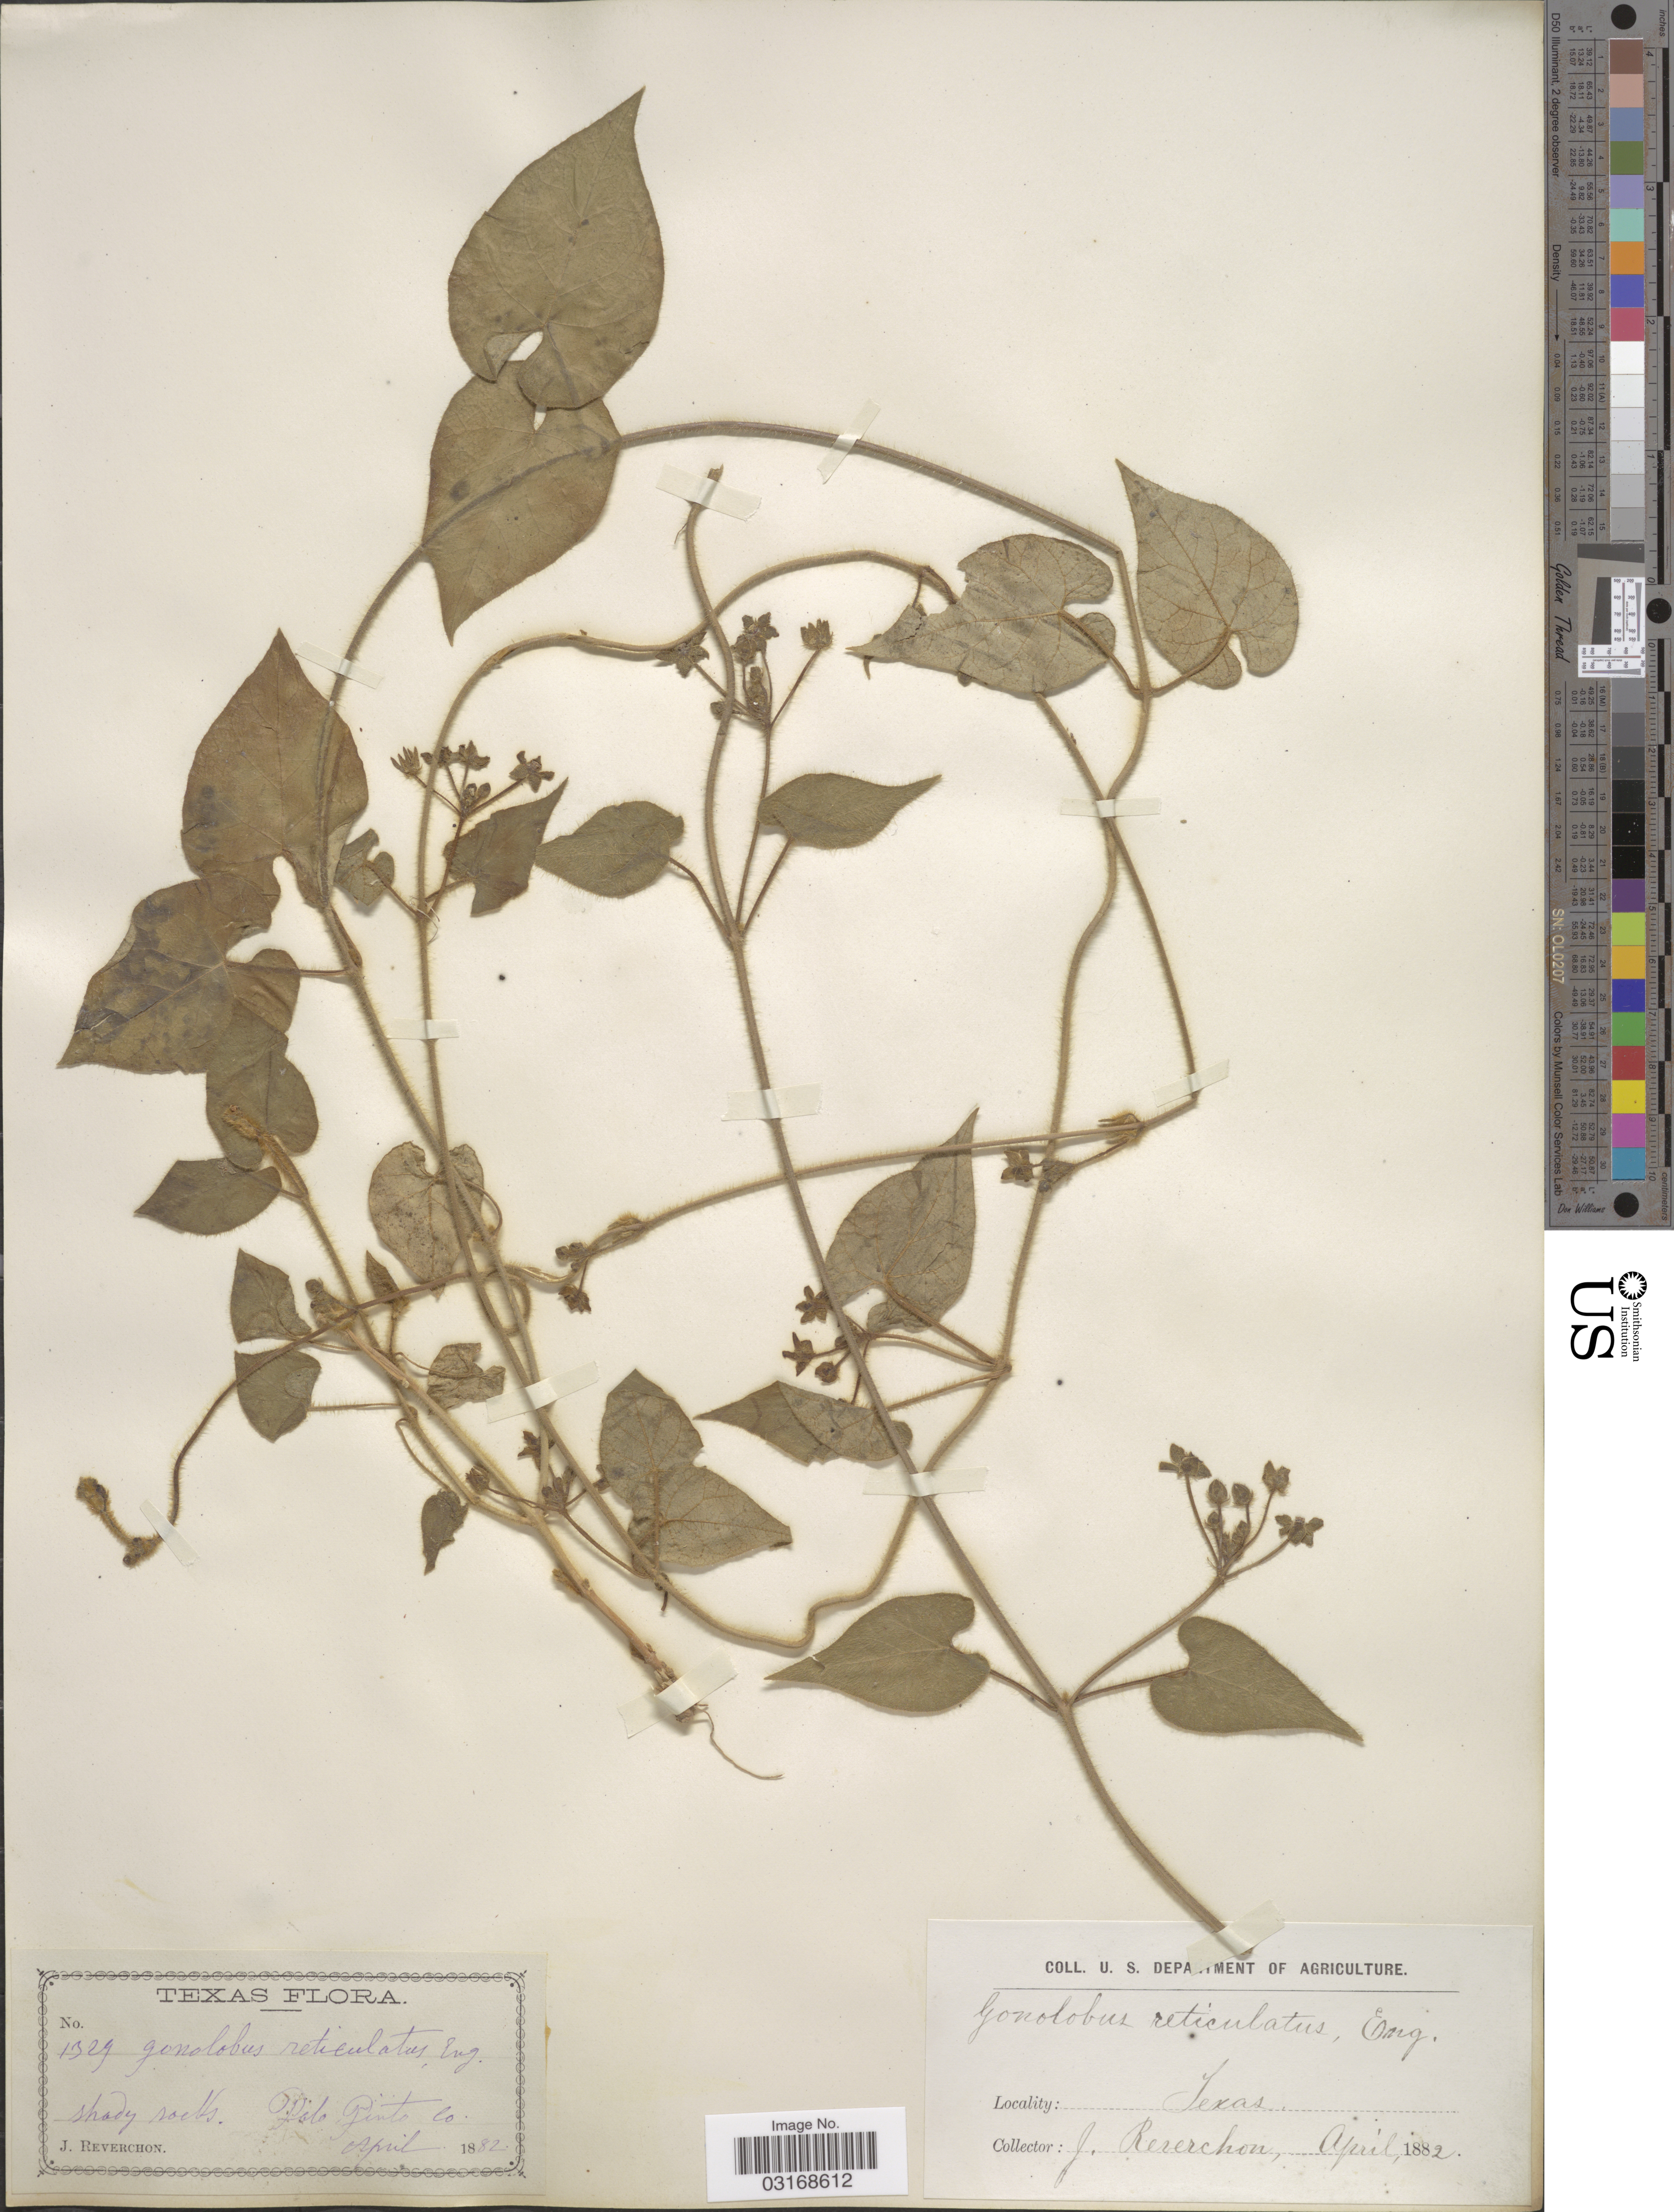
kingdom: Plantae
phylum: Tracheophyta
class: Magnoliopsida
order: Gentianales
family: Apocynaceae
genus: Matelea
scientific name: Matelea reticulata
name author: (Engelm. ex A. Gray) Woodson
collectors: J. Reverchon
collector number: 1329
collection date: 1882-04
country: United States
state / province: Texas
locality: Palo Pinto Co.